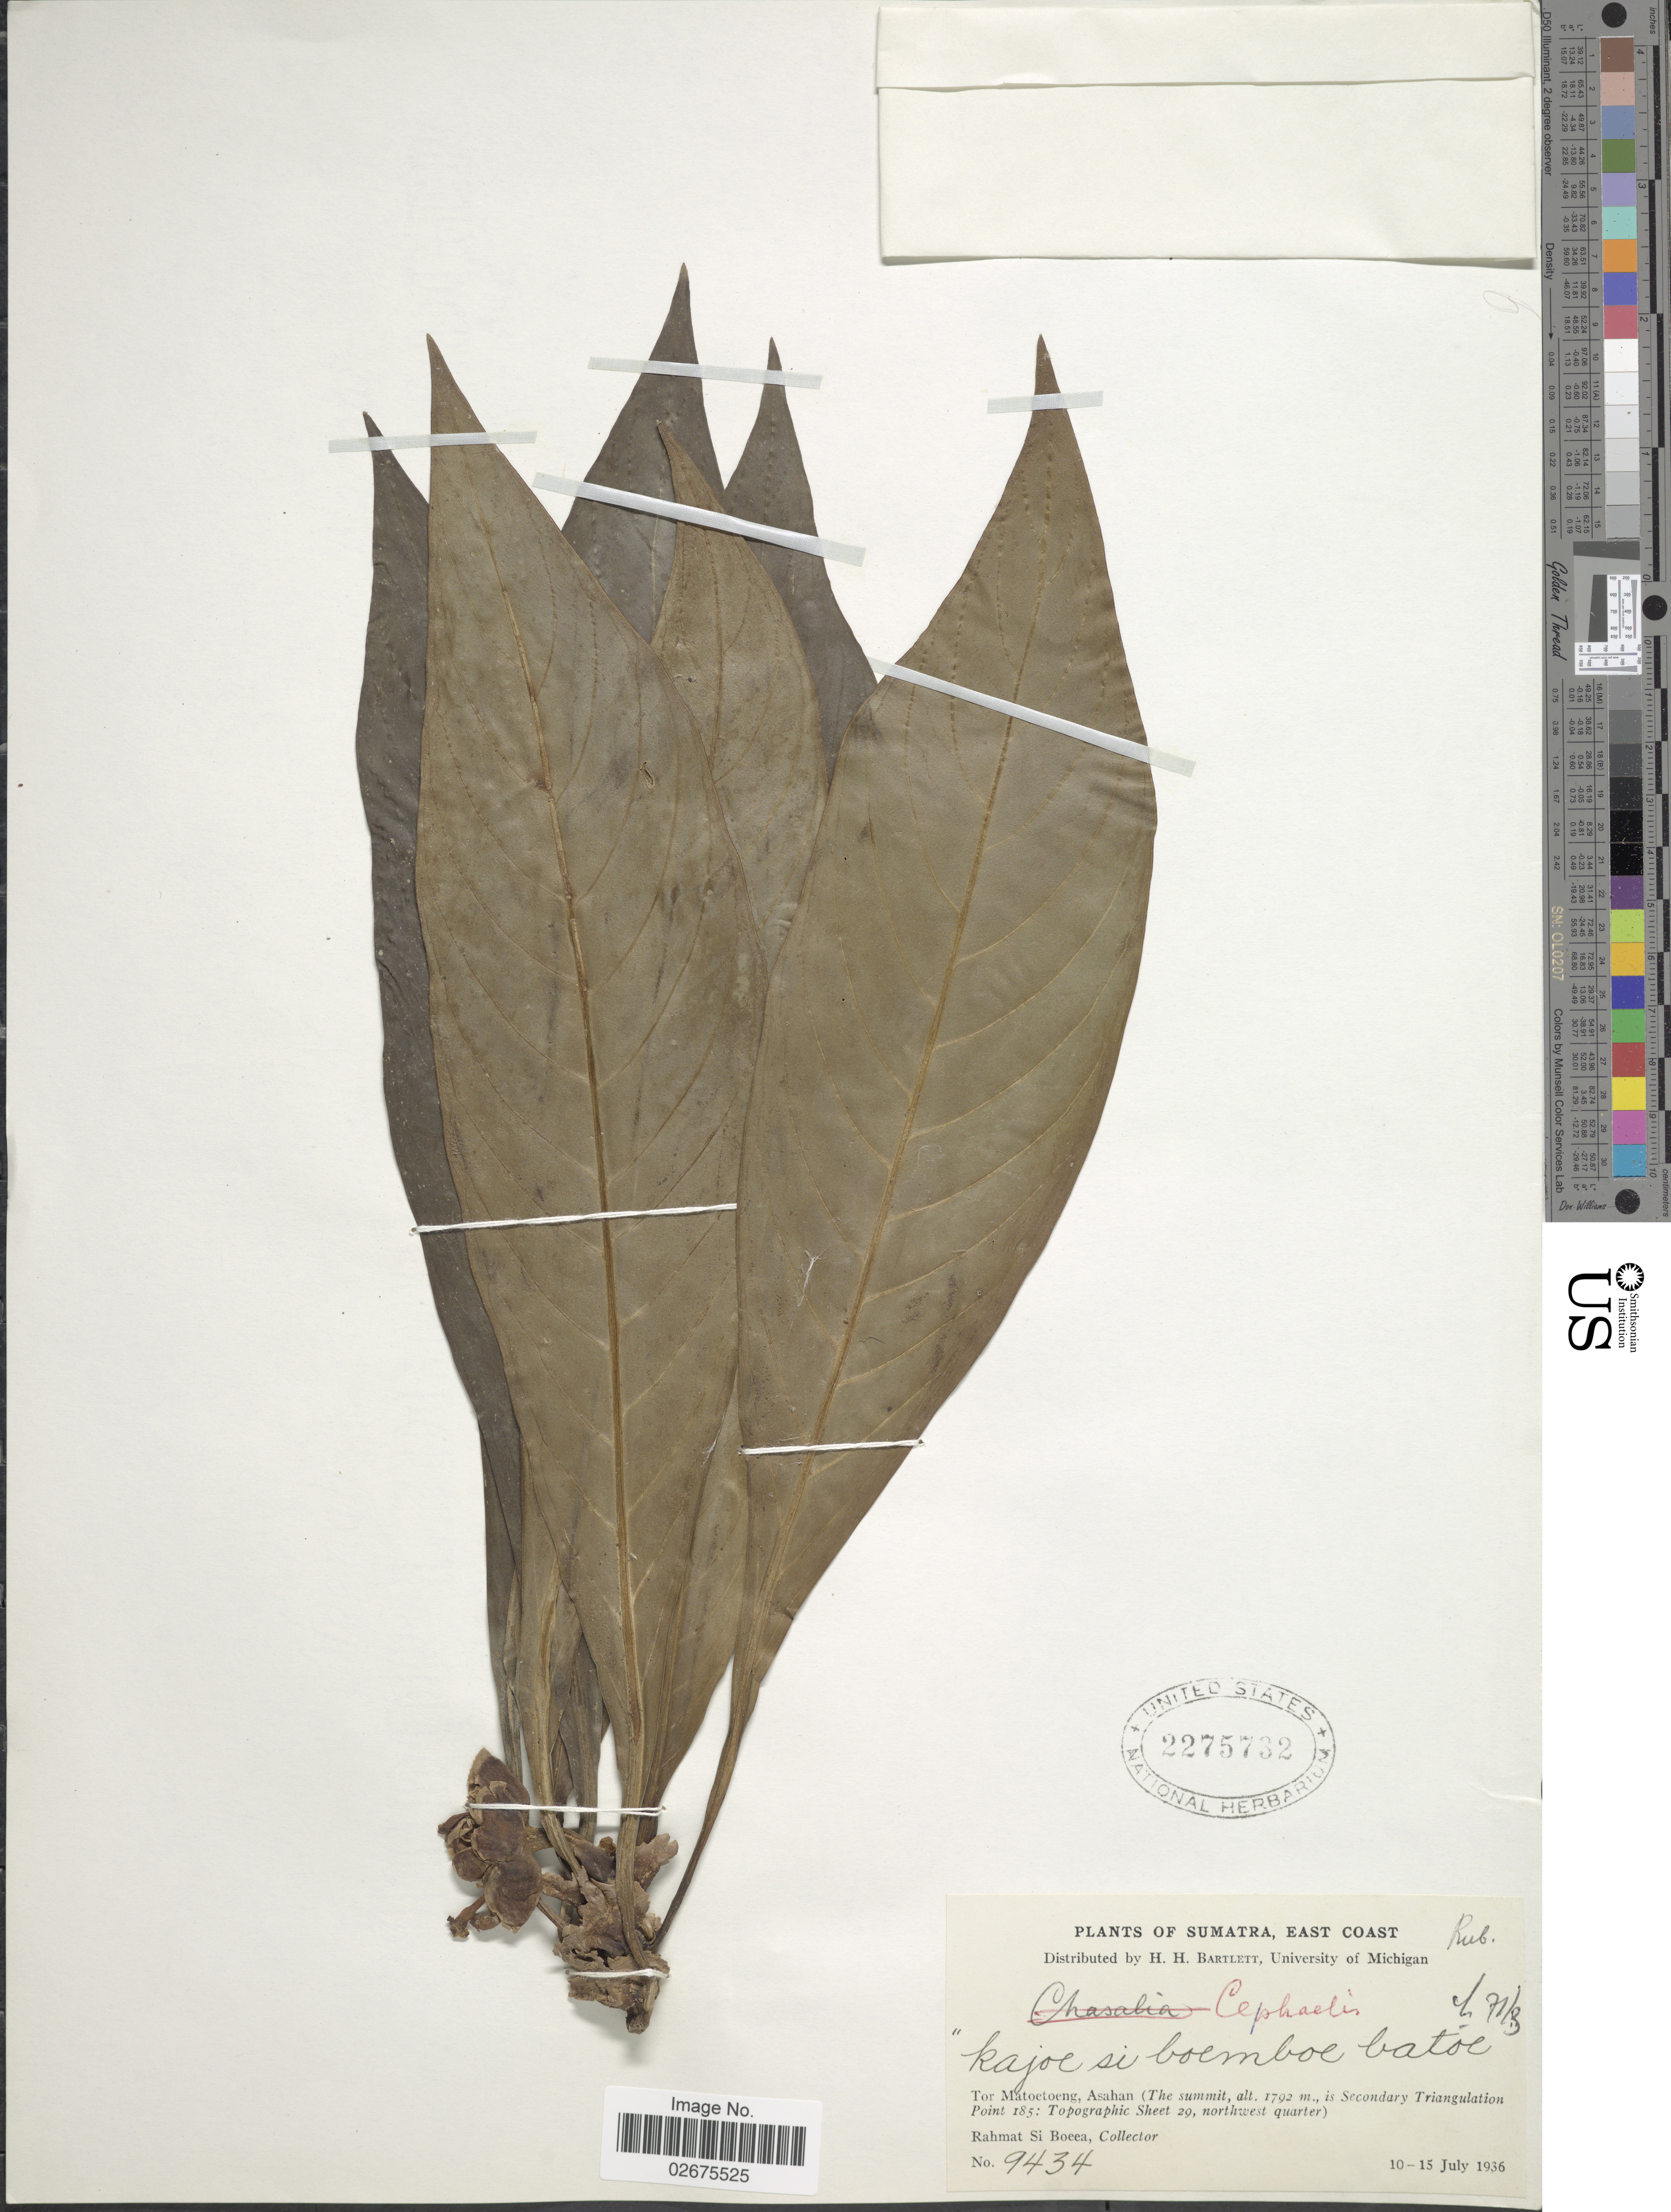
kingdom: Plantae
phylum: Tracheophyta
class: Magnoliopsida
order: Gentianales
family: Rubiaceae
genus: Cephaelis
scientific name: Cephaelis sp.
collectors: Rahmat Si Boeea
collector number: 9434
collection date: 1936-07-10/1936-07-15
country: Indonesia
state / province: Sumatra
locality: East Coast. Tor Matoetoeng, Asahan (The summit , Secondary Triangulation Point 185: Topographic Sheet 20, northwest quarter)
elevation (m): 1792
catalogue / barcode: US 2275732